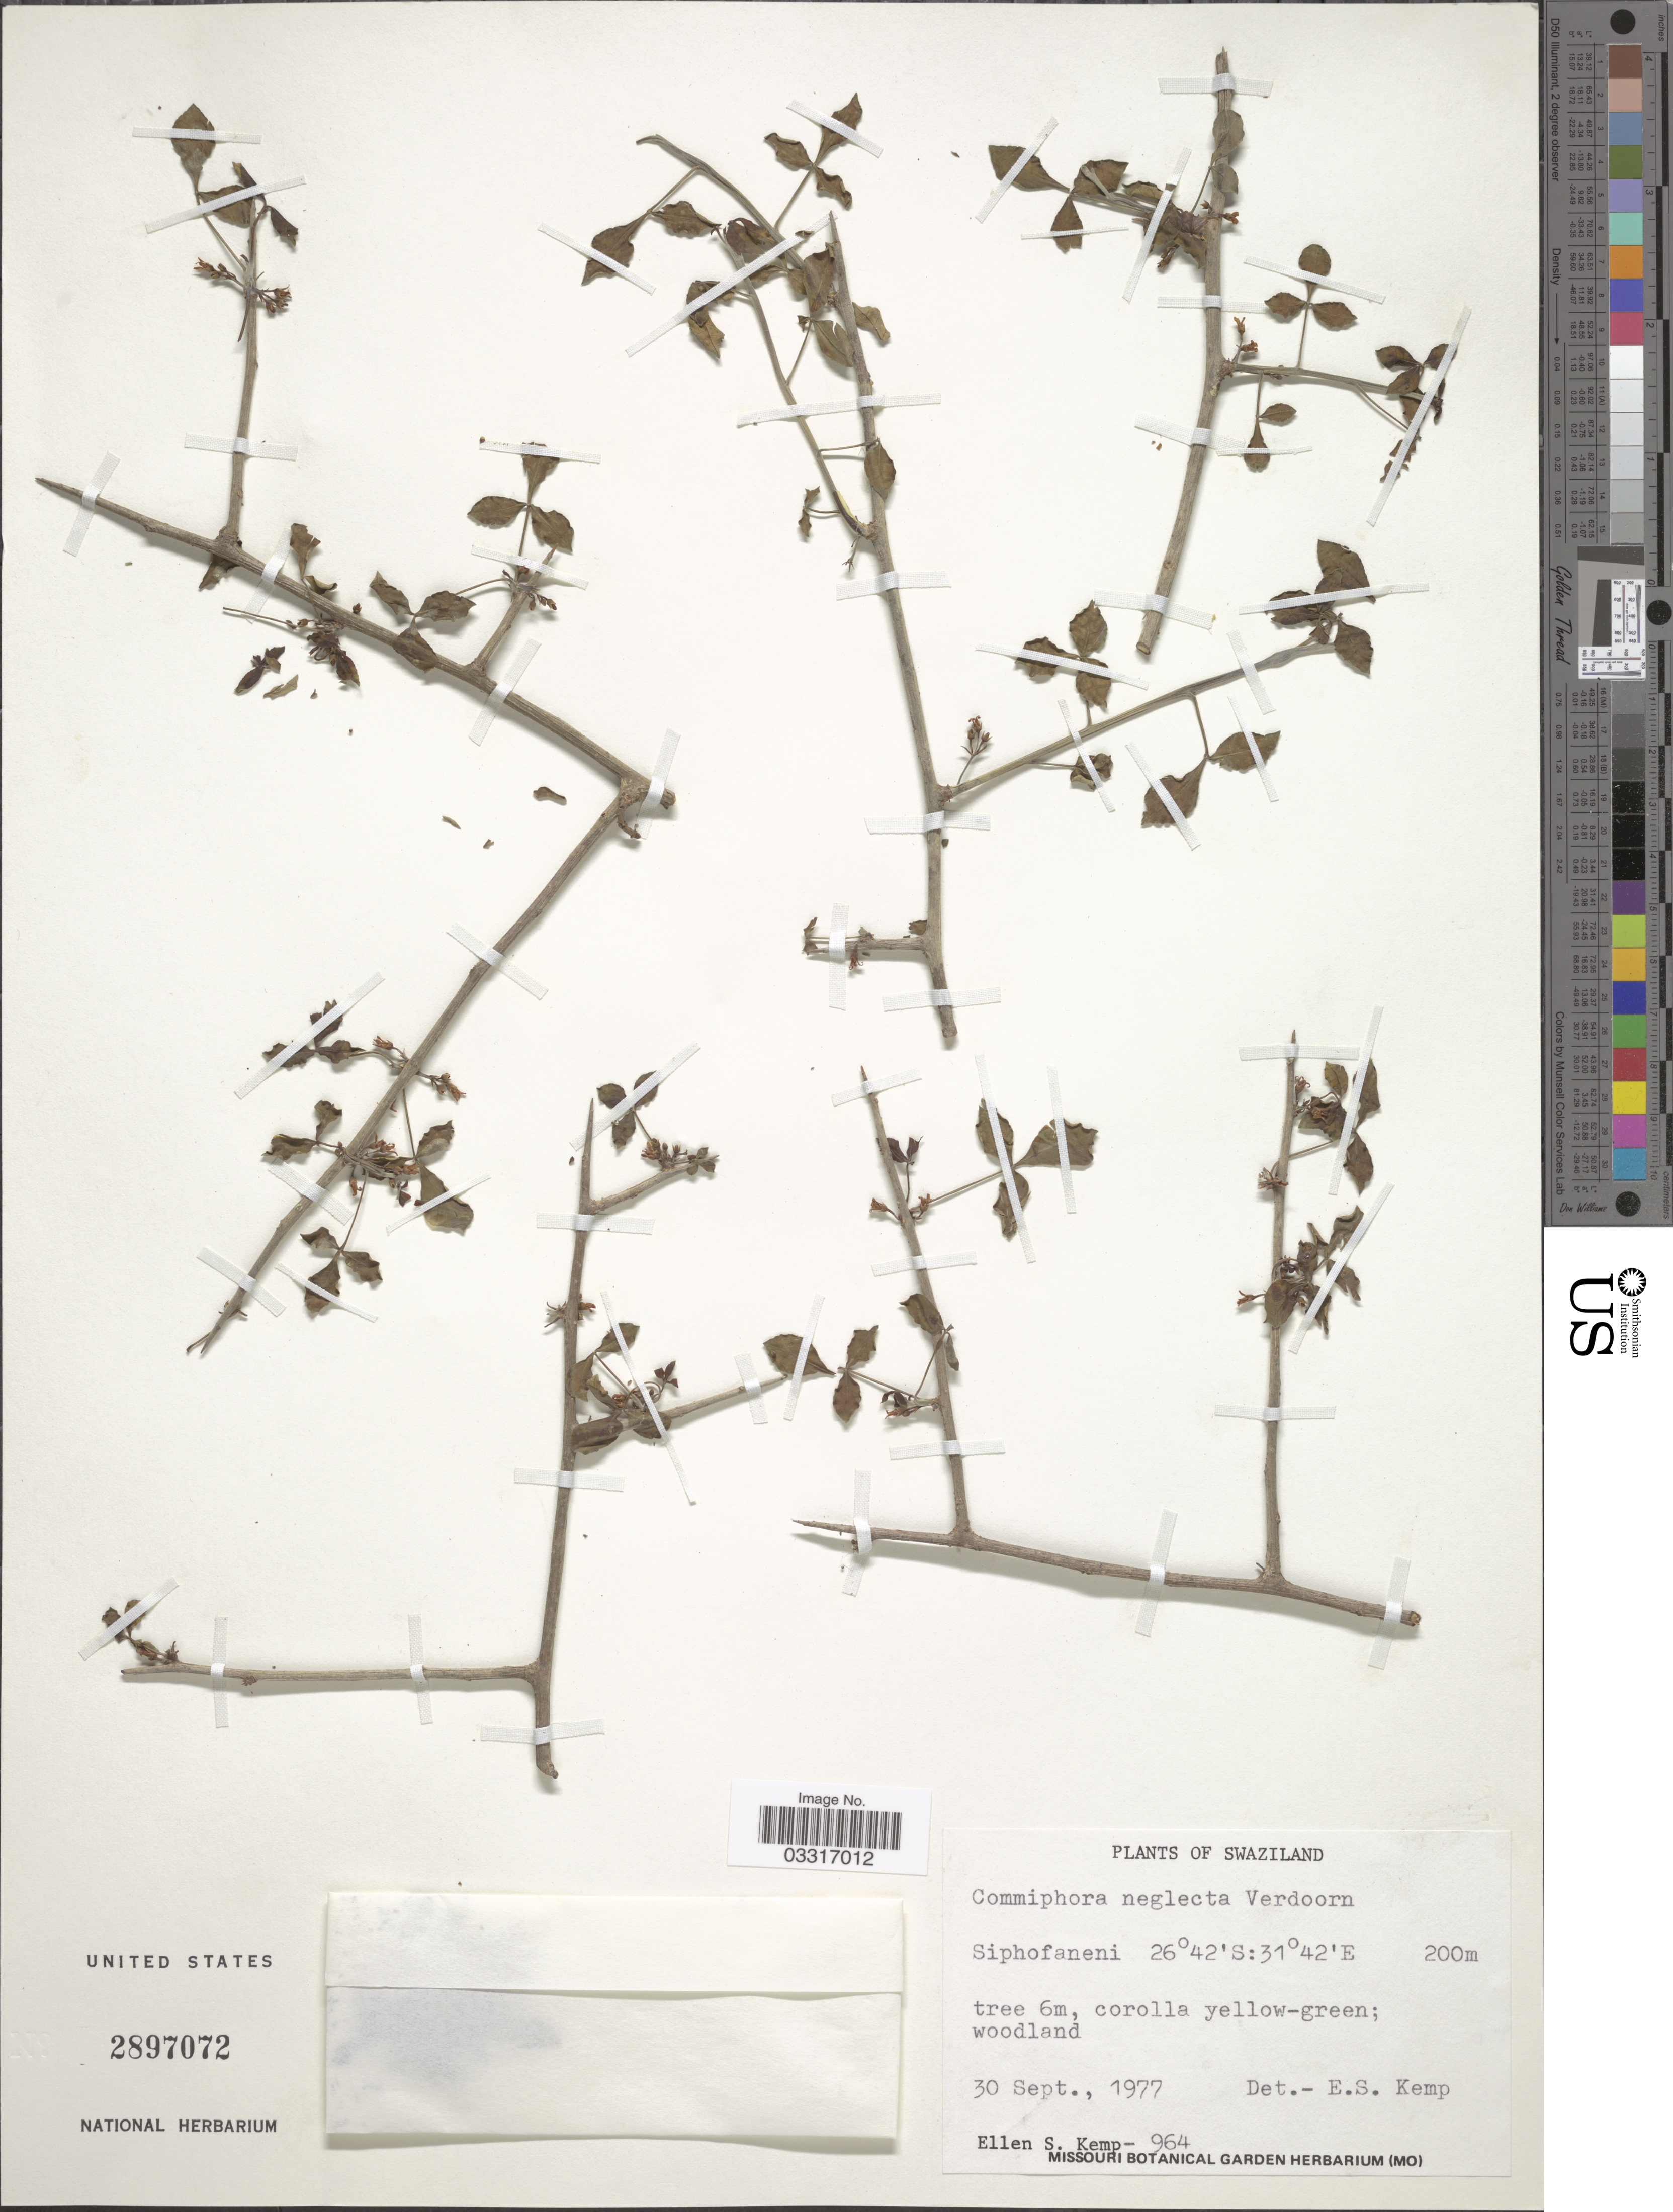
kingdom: Plantae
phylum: Tracheophyta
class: Magnoliopsida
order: Sapindales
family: Burseraceae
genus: Commiphora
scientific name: Commiphora neglecta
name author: Verdc.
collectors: E. S. Kemp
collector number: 964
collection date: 1977-07-30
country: Eswatini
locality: Siphofaneni.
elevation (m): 200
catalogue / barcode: US 2897072